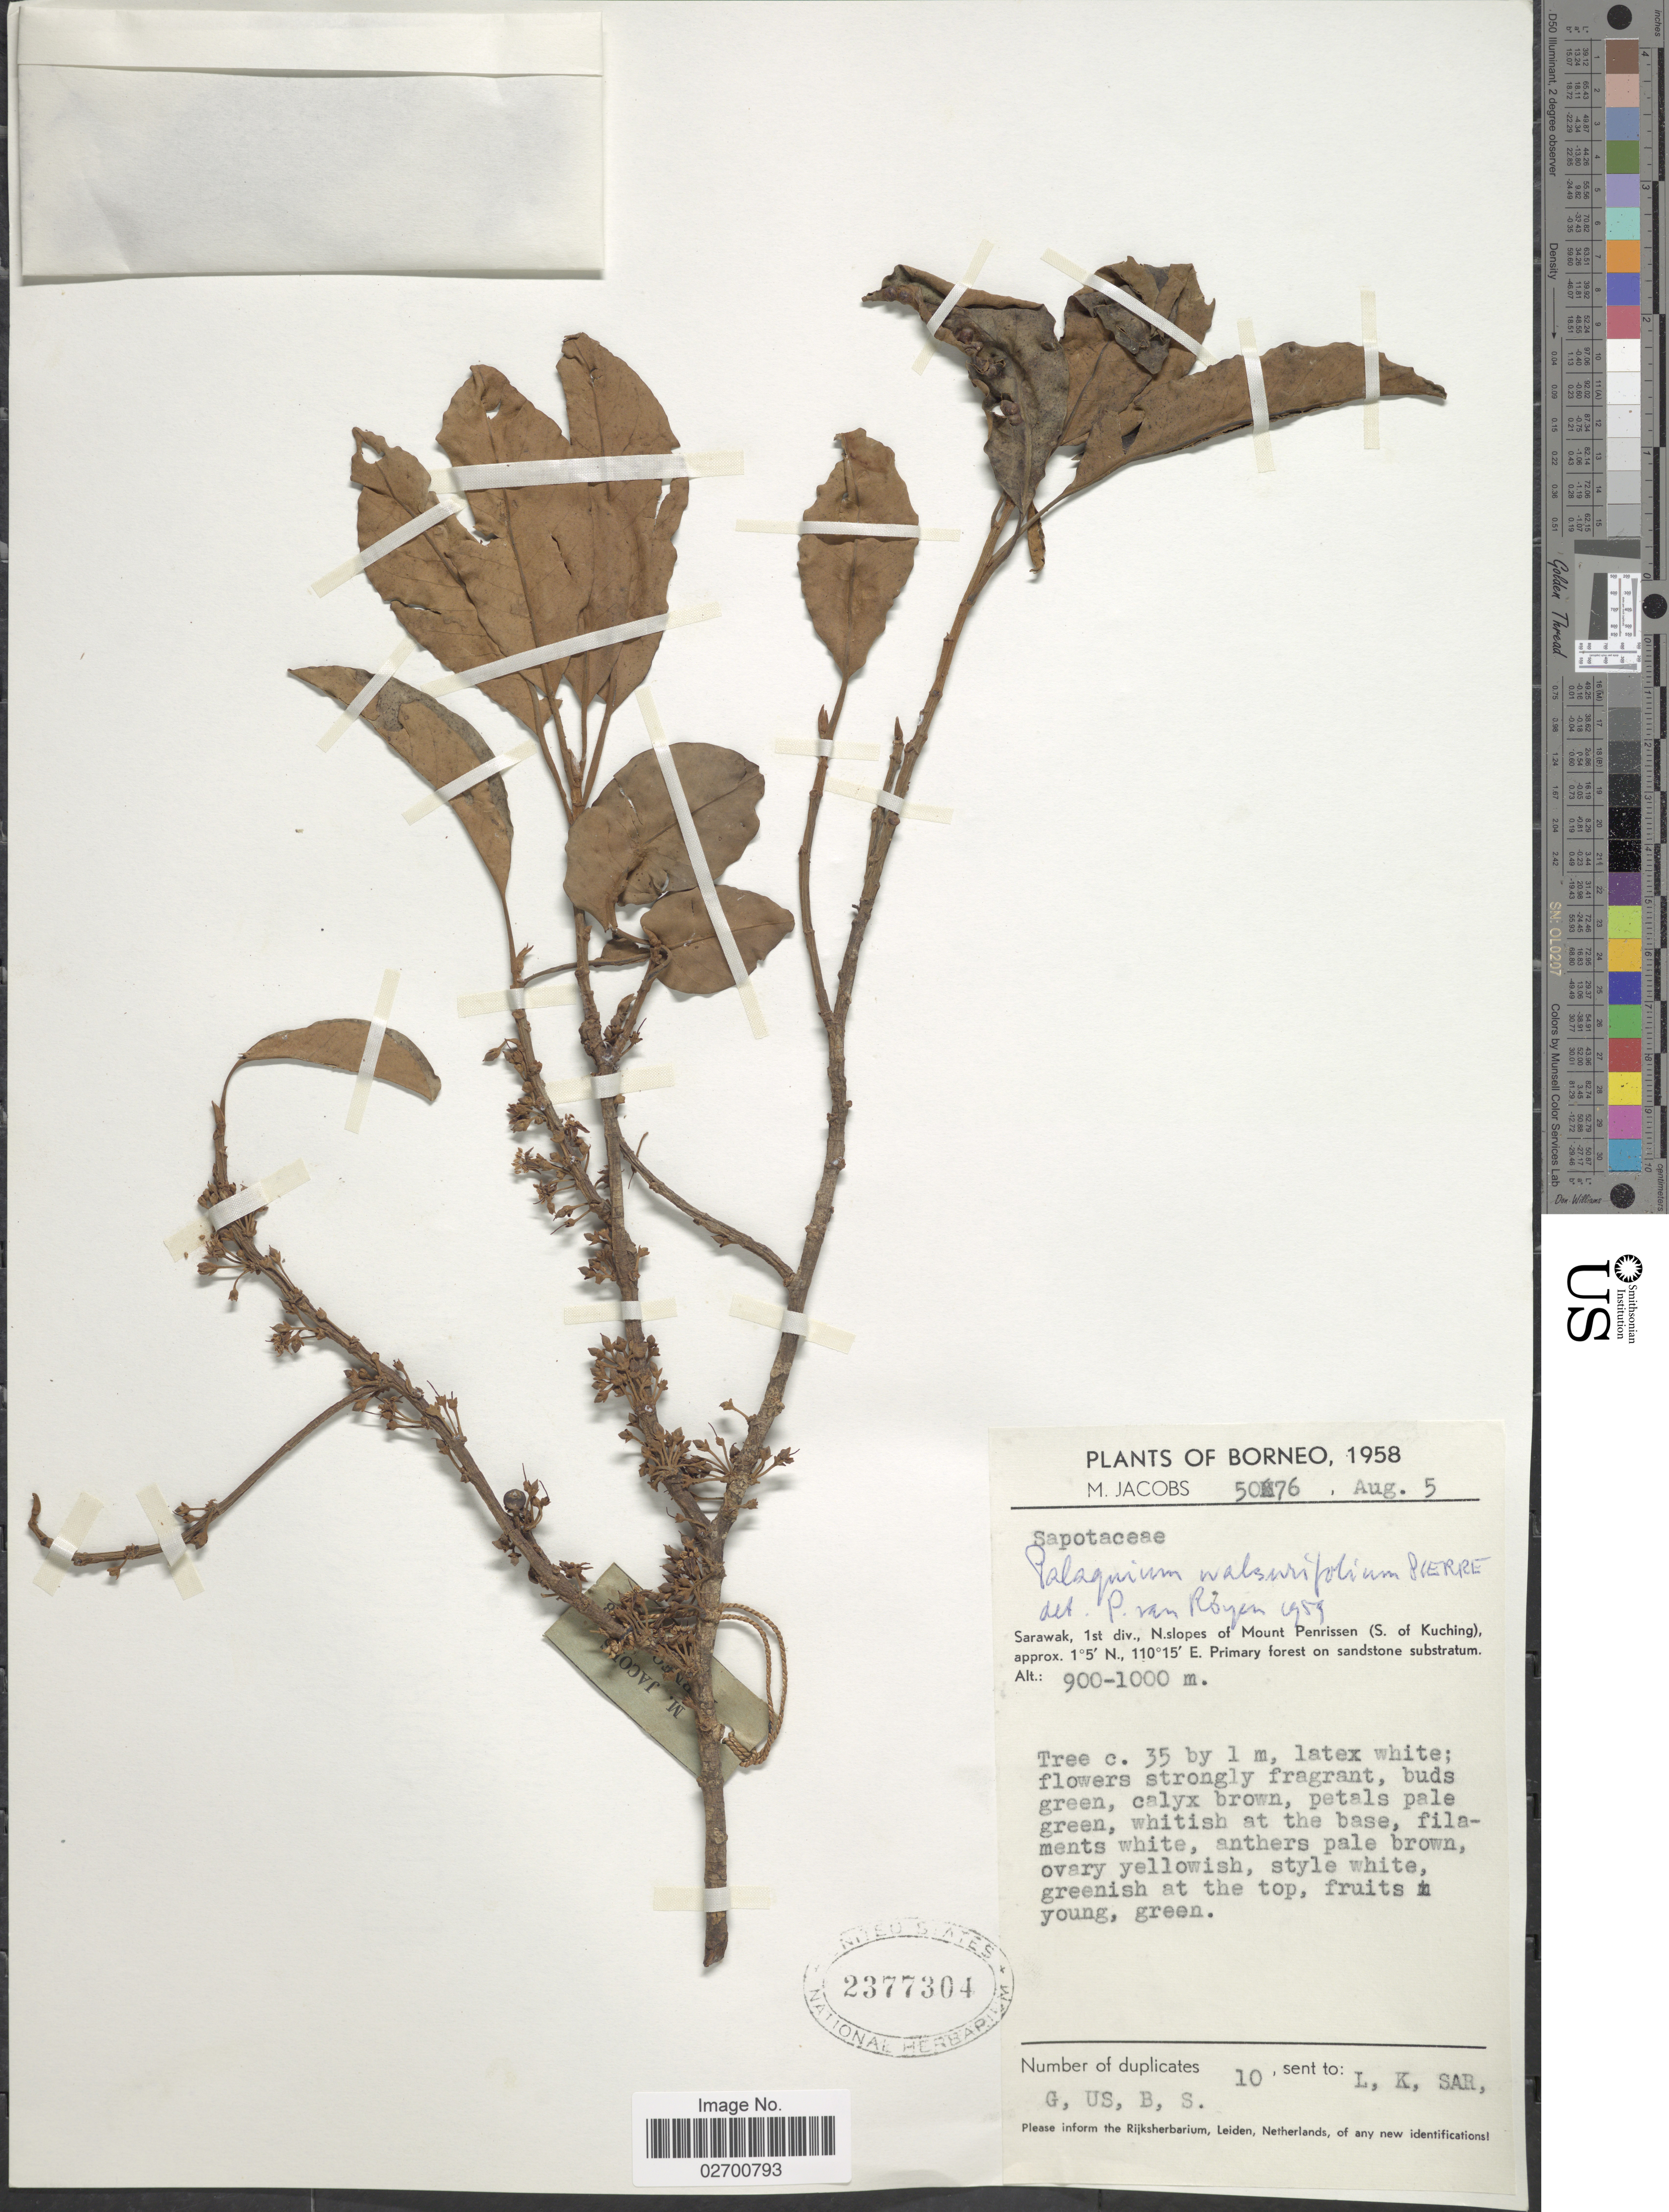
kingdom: Plantae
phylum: Tracheophyta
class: Magnoliopsida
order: Ericales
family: Sapotaceae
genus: Palaquium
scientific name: Palaquium walsurifolium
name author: Pierre ex Dubard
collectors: M. Jacobs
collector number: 5076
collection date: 1958-08-05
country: Malaysia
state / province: Sarawak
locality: Borneo. 1st div., N. slopes of Mount Penrissen (S. of Kuching)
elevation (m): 900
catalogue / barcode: US 2377304